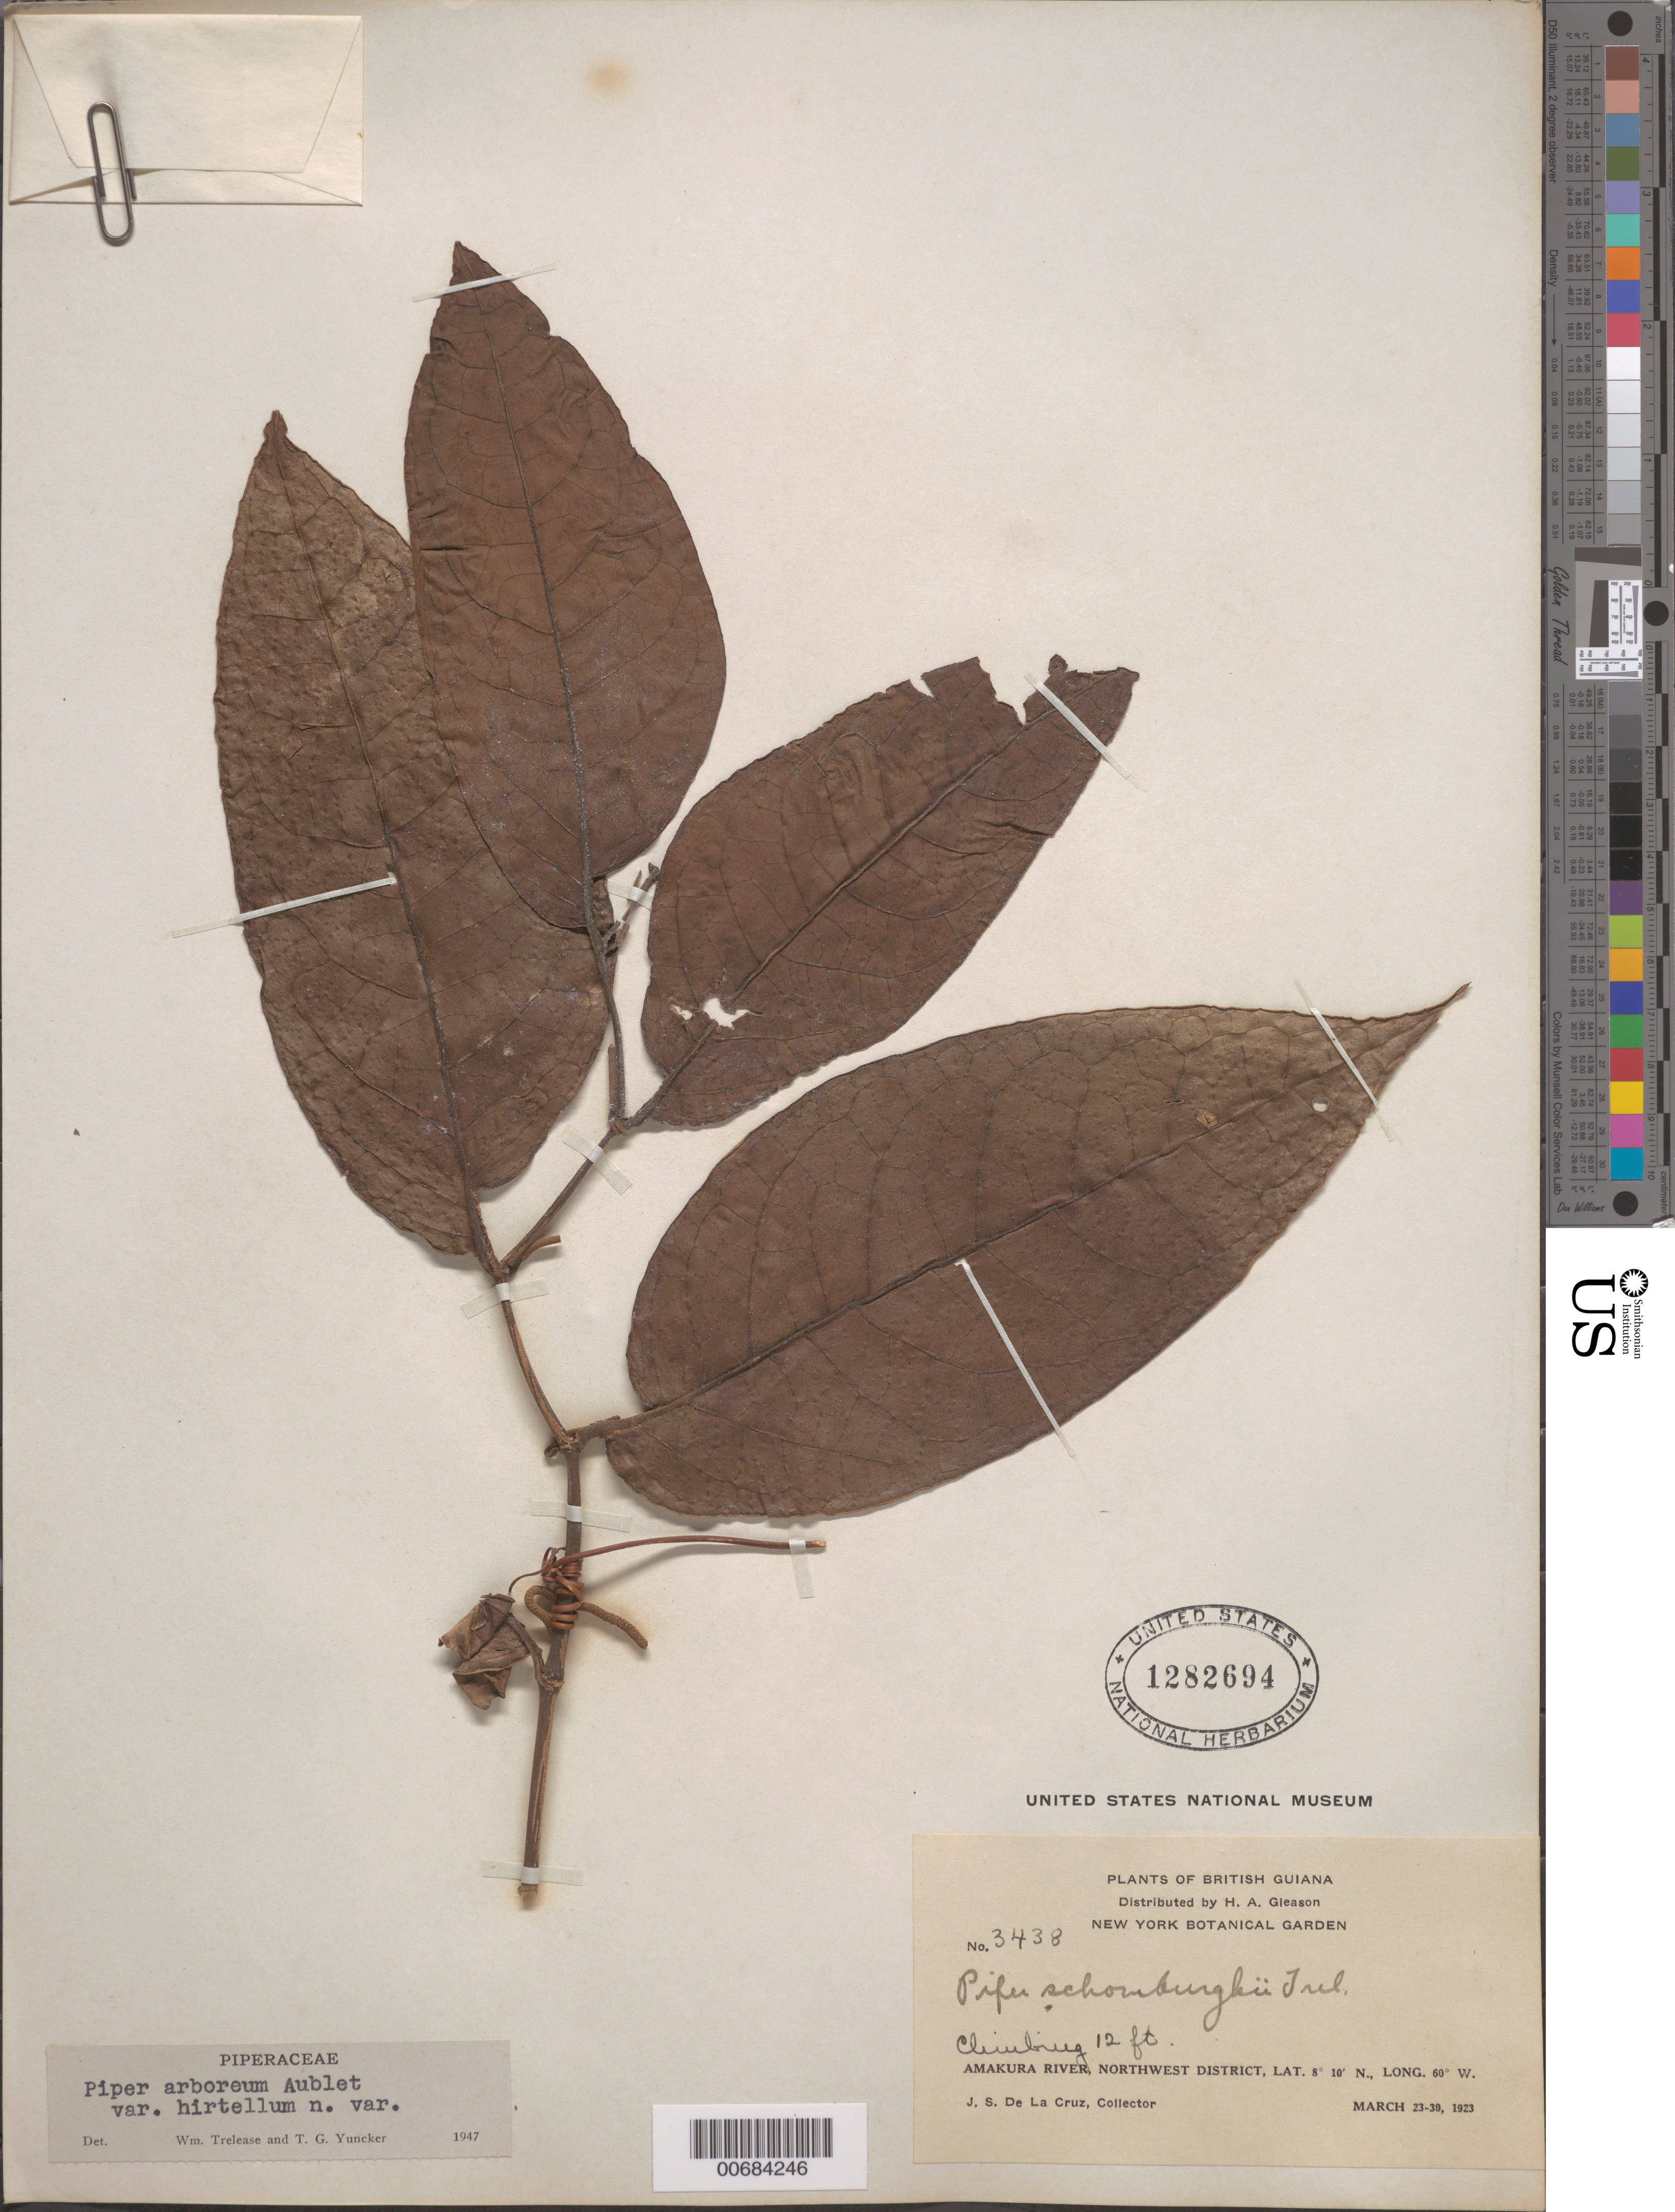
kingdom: Plantae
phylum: Tracheophyta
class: Magnoliopsida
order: Piperales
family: Piperaceae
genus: Piper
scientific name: Piper arboreum var. hirtellum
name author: Yunck.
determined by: Trelease, W.; Yuncker, T. G.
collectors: J. S. de la Cruz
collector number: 3438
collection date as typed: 23-Mar-23 to 30-Mar-23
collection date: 1923-03-23/1923-03-30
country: Guyana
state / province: Barima-Waini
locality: Amakura R., NW District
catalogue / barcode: US 1282694